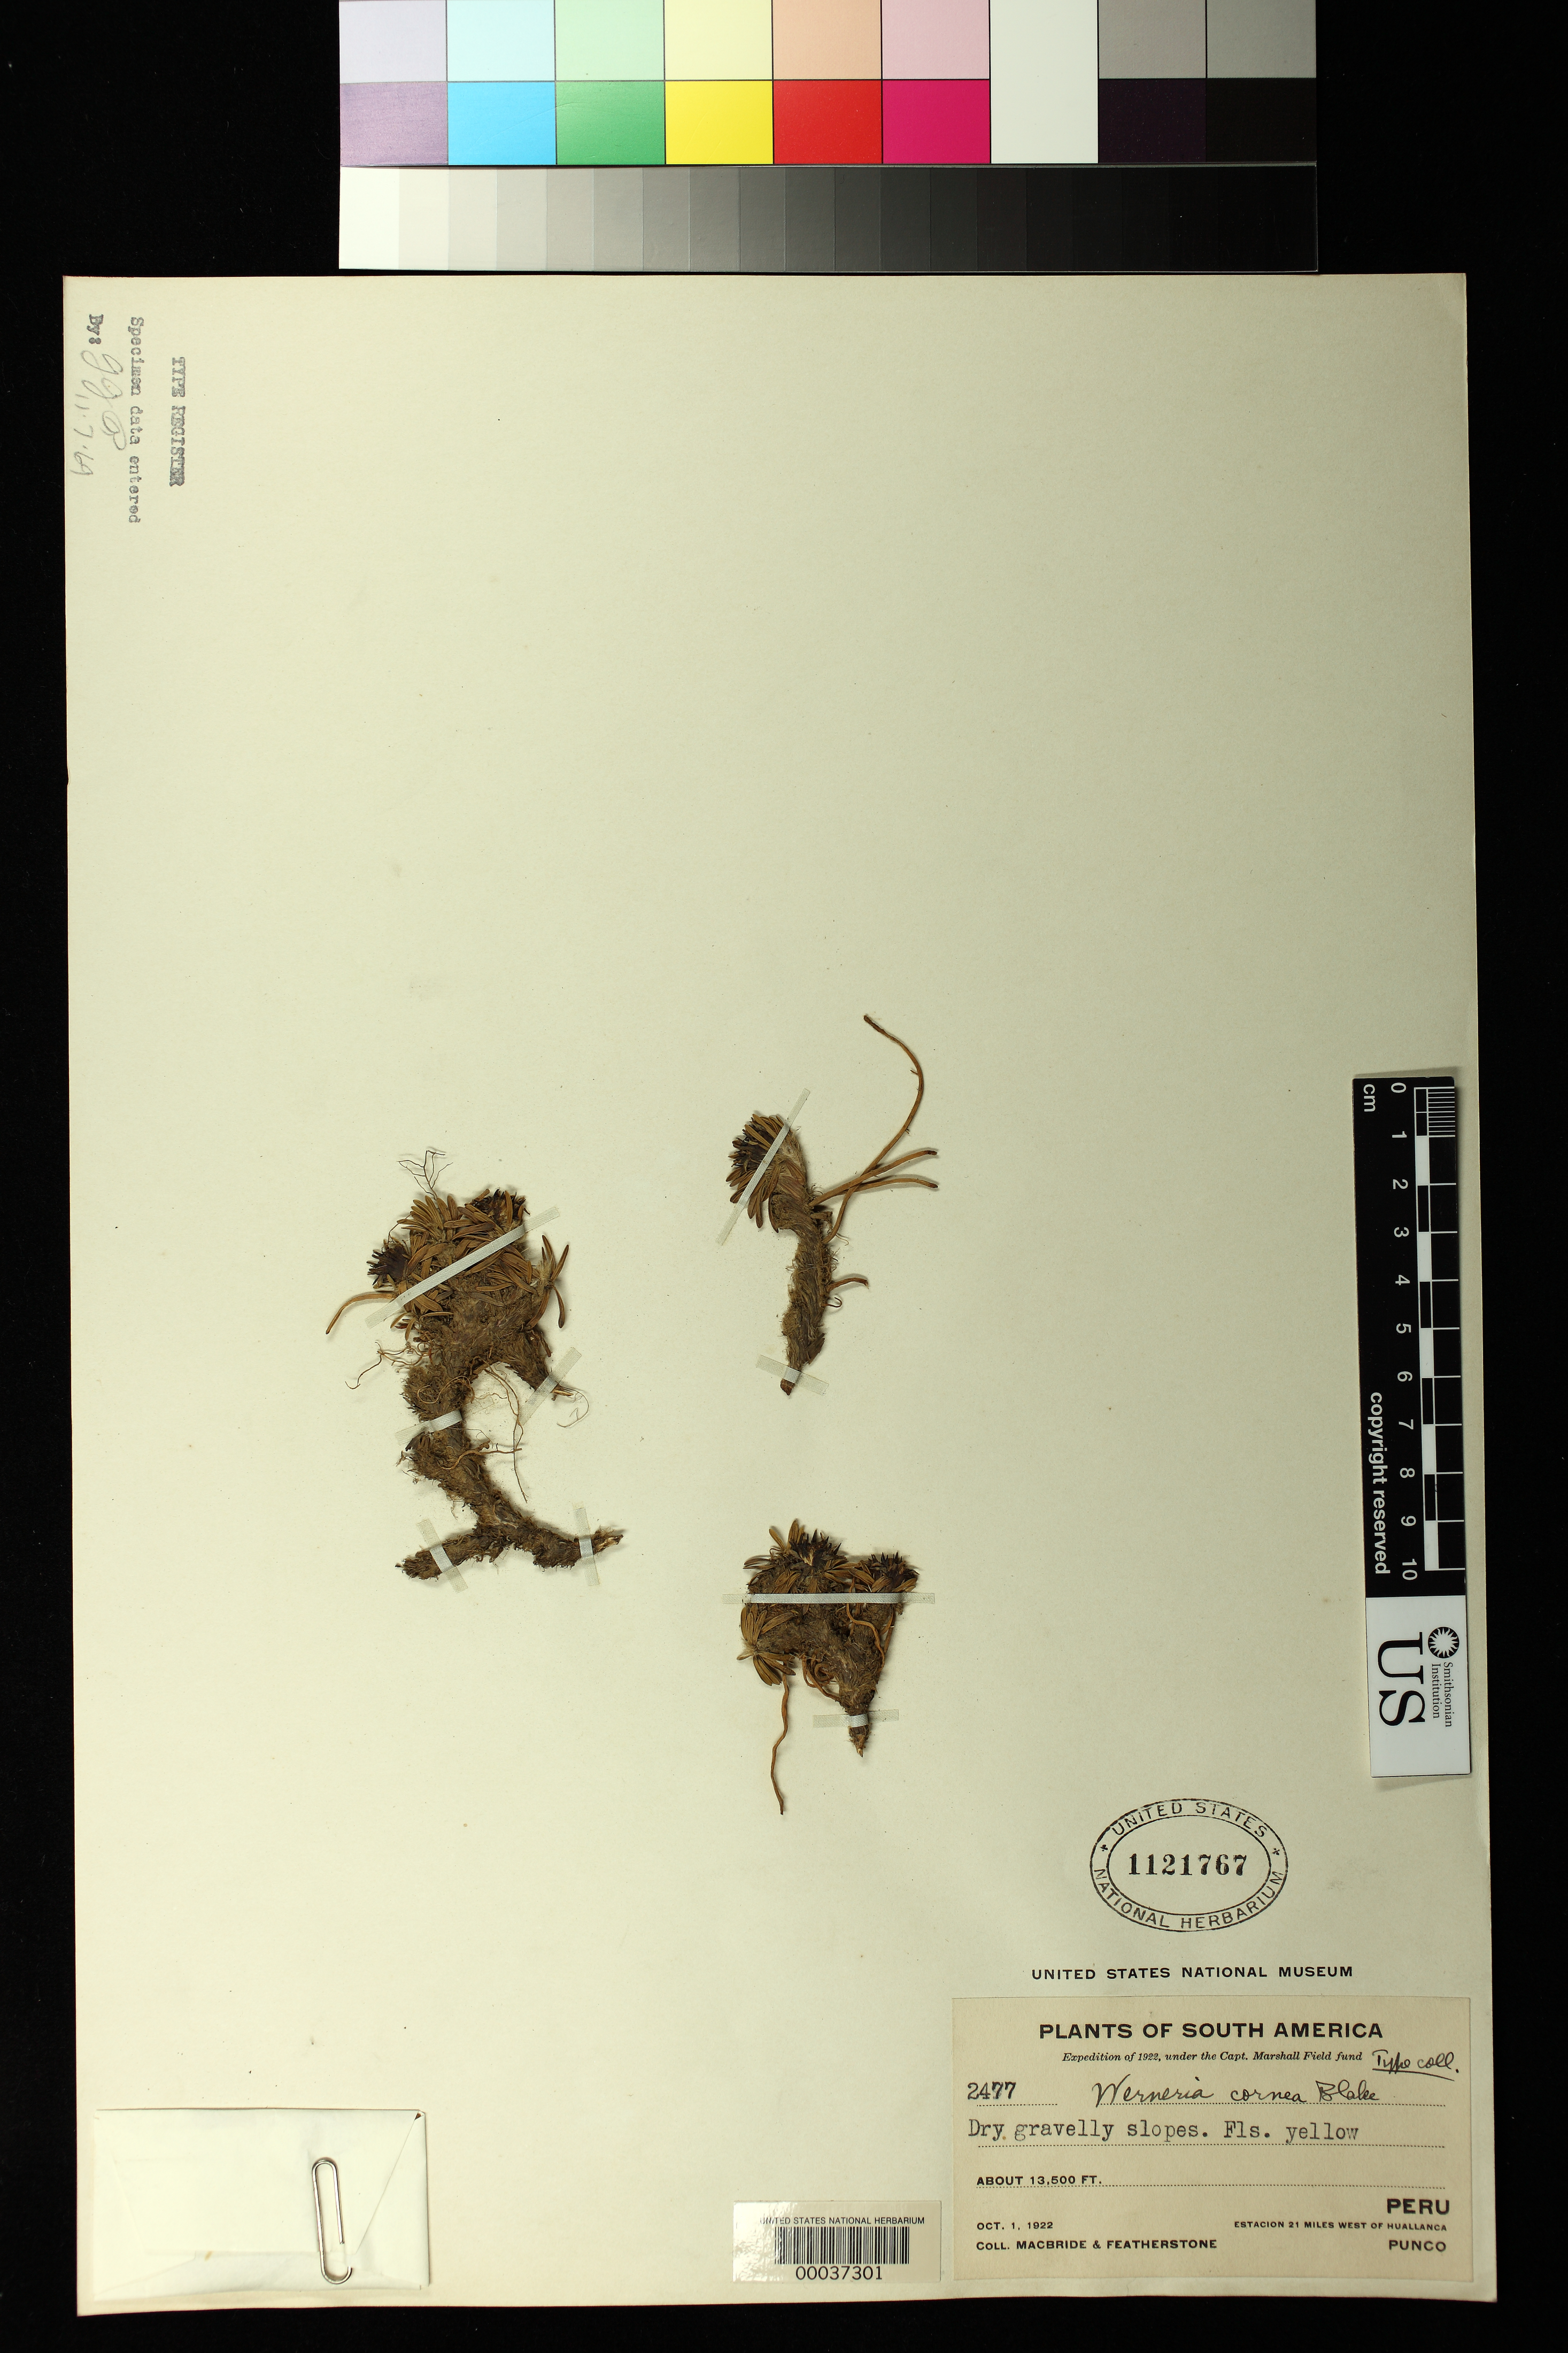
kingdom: Plantae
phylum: Tracheophyta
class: Magnoliopsida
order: Asterales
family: Asteraceae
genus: Werneria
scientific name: Werneria cornea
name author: S.F. Blake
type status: Isotype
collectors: J. F. Macbride & W. Featherstone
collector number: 2477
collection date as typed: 01 Oct 1922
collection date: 1922-10-01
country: Peru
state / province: Huánuco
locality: Punco, ca. 34 km W of Huallanga [?]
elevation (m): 4115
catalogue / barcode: US 1121767